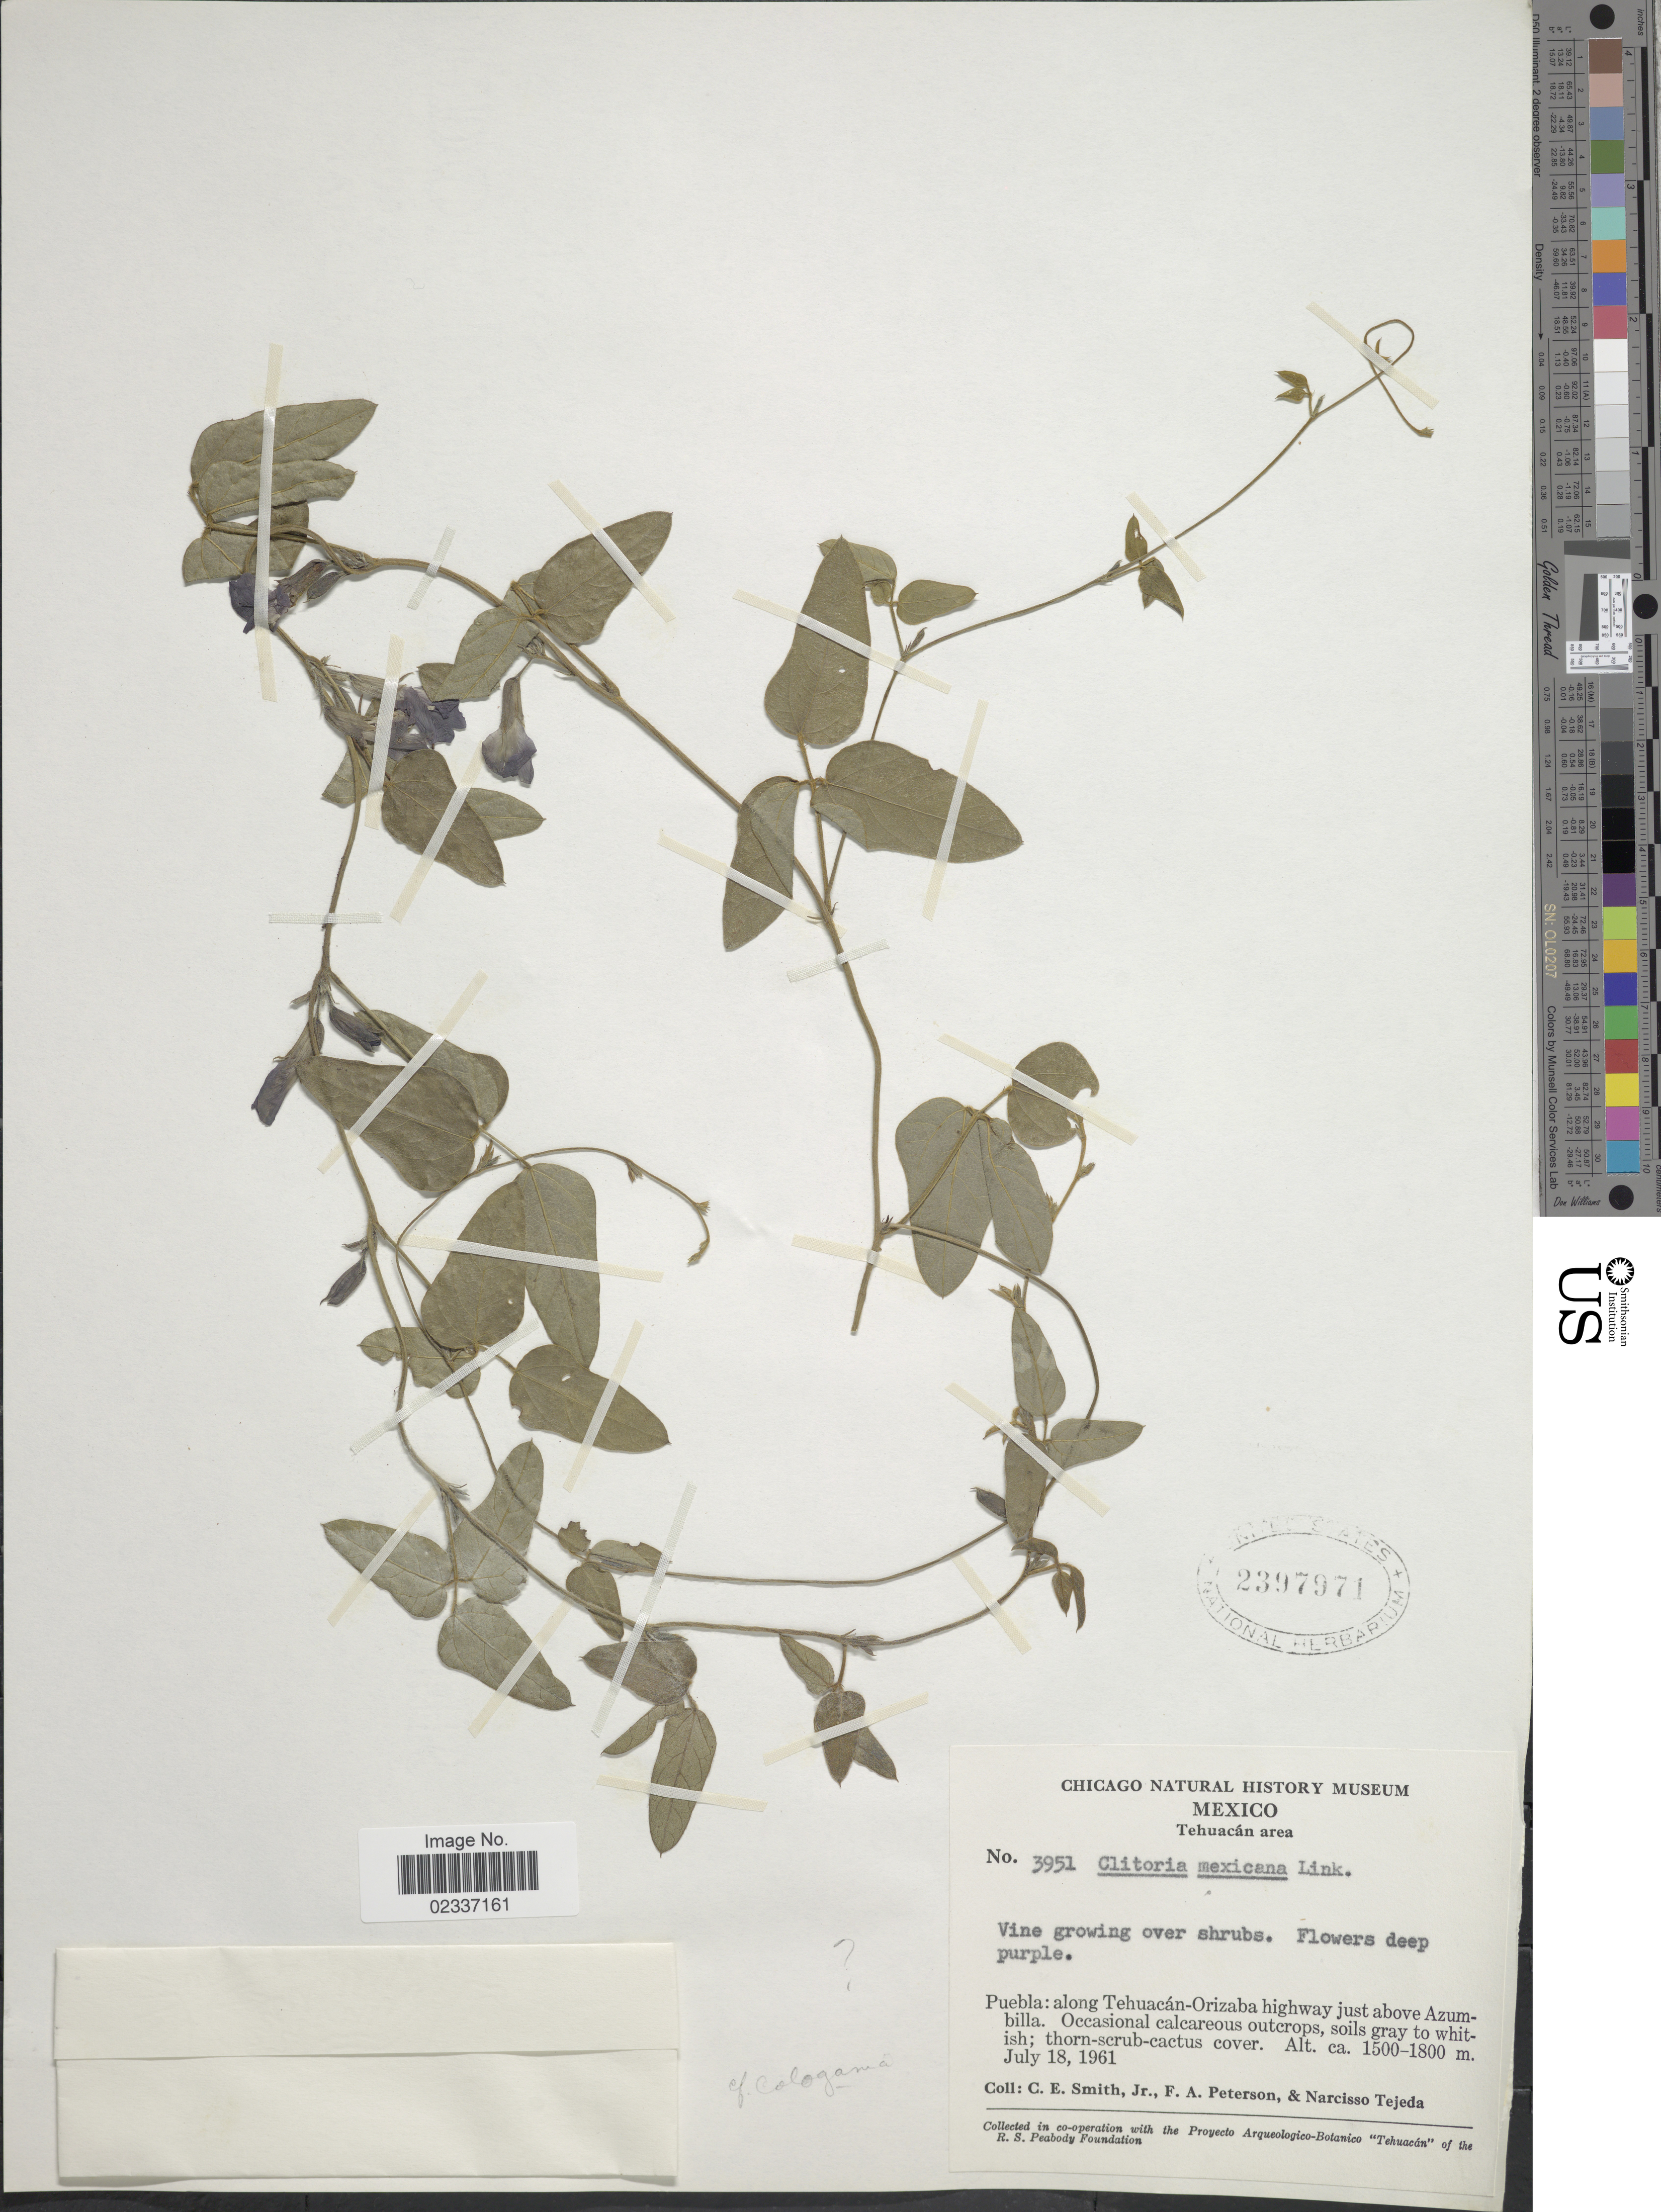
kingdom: Plantae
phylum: Tracheophyta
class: Magnoliopsida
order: Fabales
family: Fabaceae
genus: Cologania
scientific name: Cologania broussonetii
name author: (Balb.) DC.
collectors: C. E. Smith Jr., F. A. Peterson & N. Tejeda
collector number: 3951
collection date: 1961-07-18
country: Mexico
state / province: Puebla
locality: Tehuacán area, along Tehuacán-Orizaba highway just above Azumbilla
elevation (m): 1500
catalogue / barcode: US 2397971